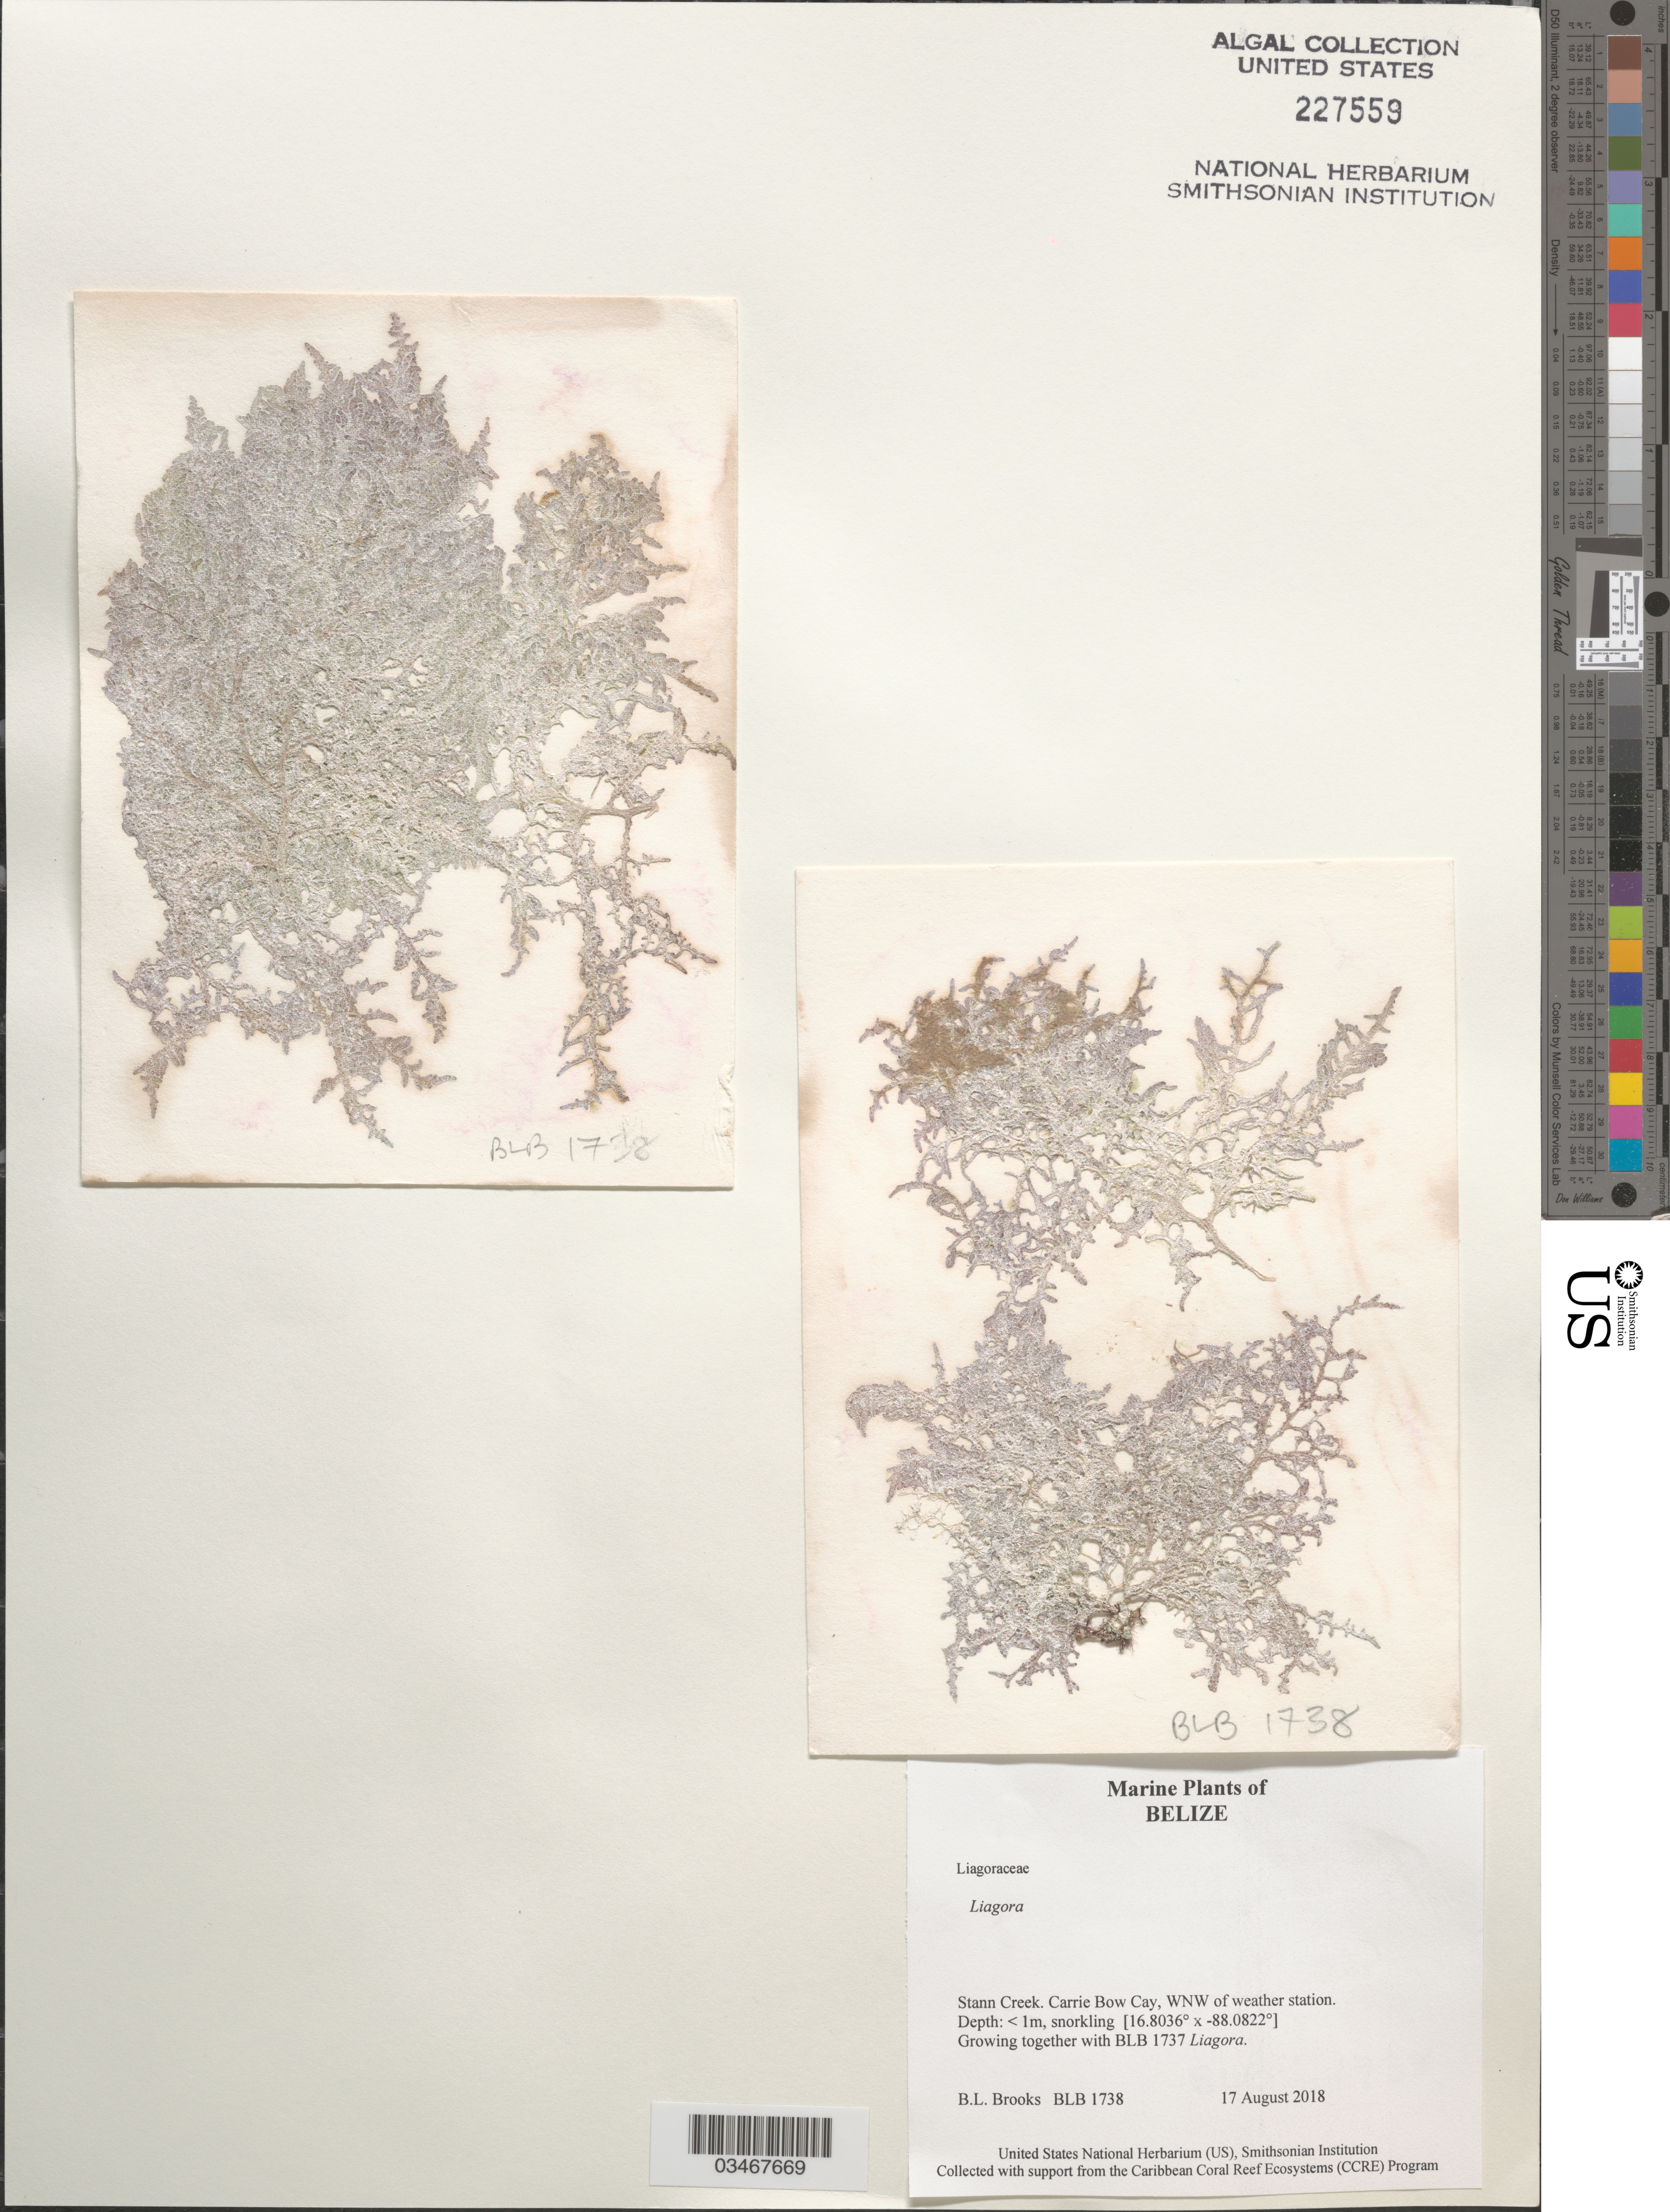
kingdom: Plantae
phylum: Rhodophyta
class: Florideophyceae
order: Nemaliales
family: Liagoraceae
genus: Liagora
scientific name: Liagora sp.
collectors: B. Brooks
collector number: BLB 1738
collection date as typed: Transcribed d/m/y: 17/8/2018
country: Belize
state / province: Stann Creek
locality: Carrie Bow Cay, WNW of weather station.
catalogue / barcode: US 227559